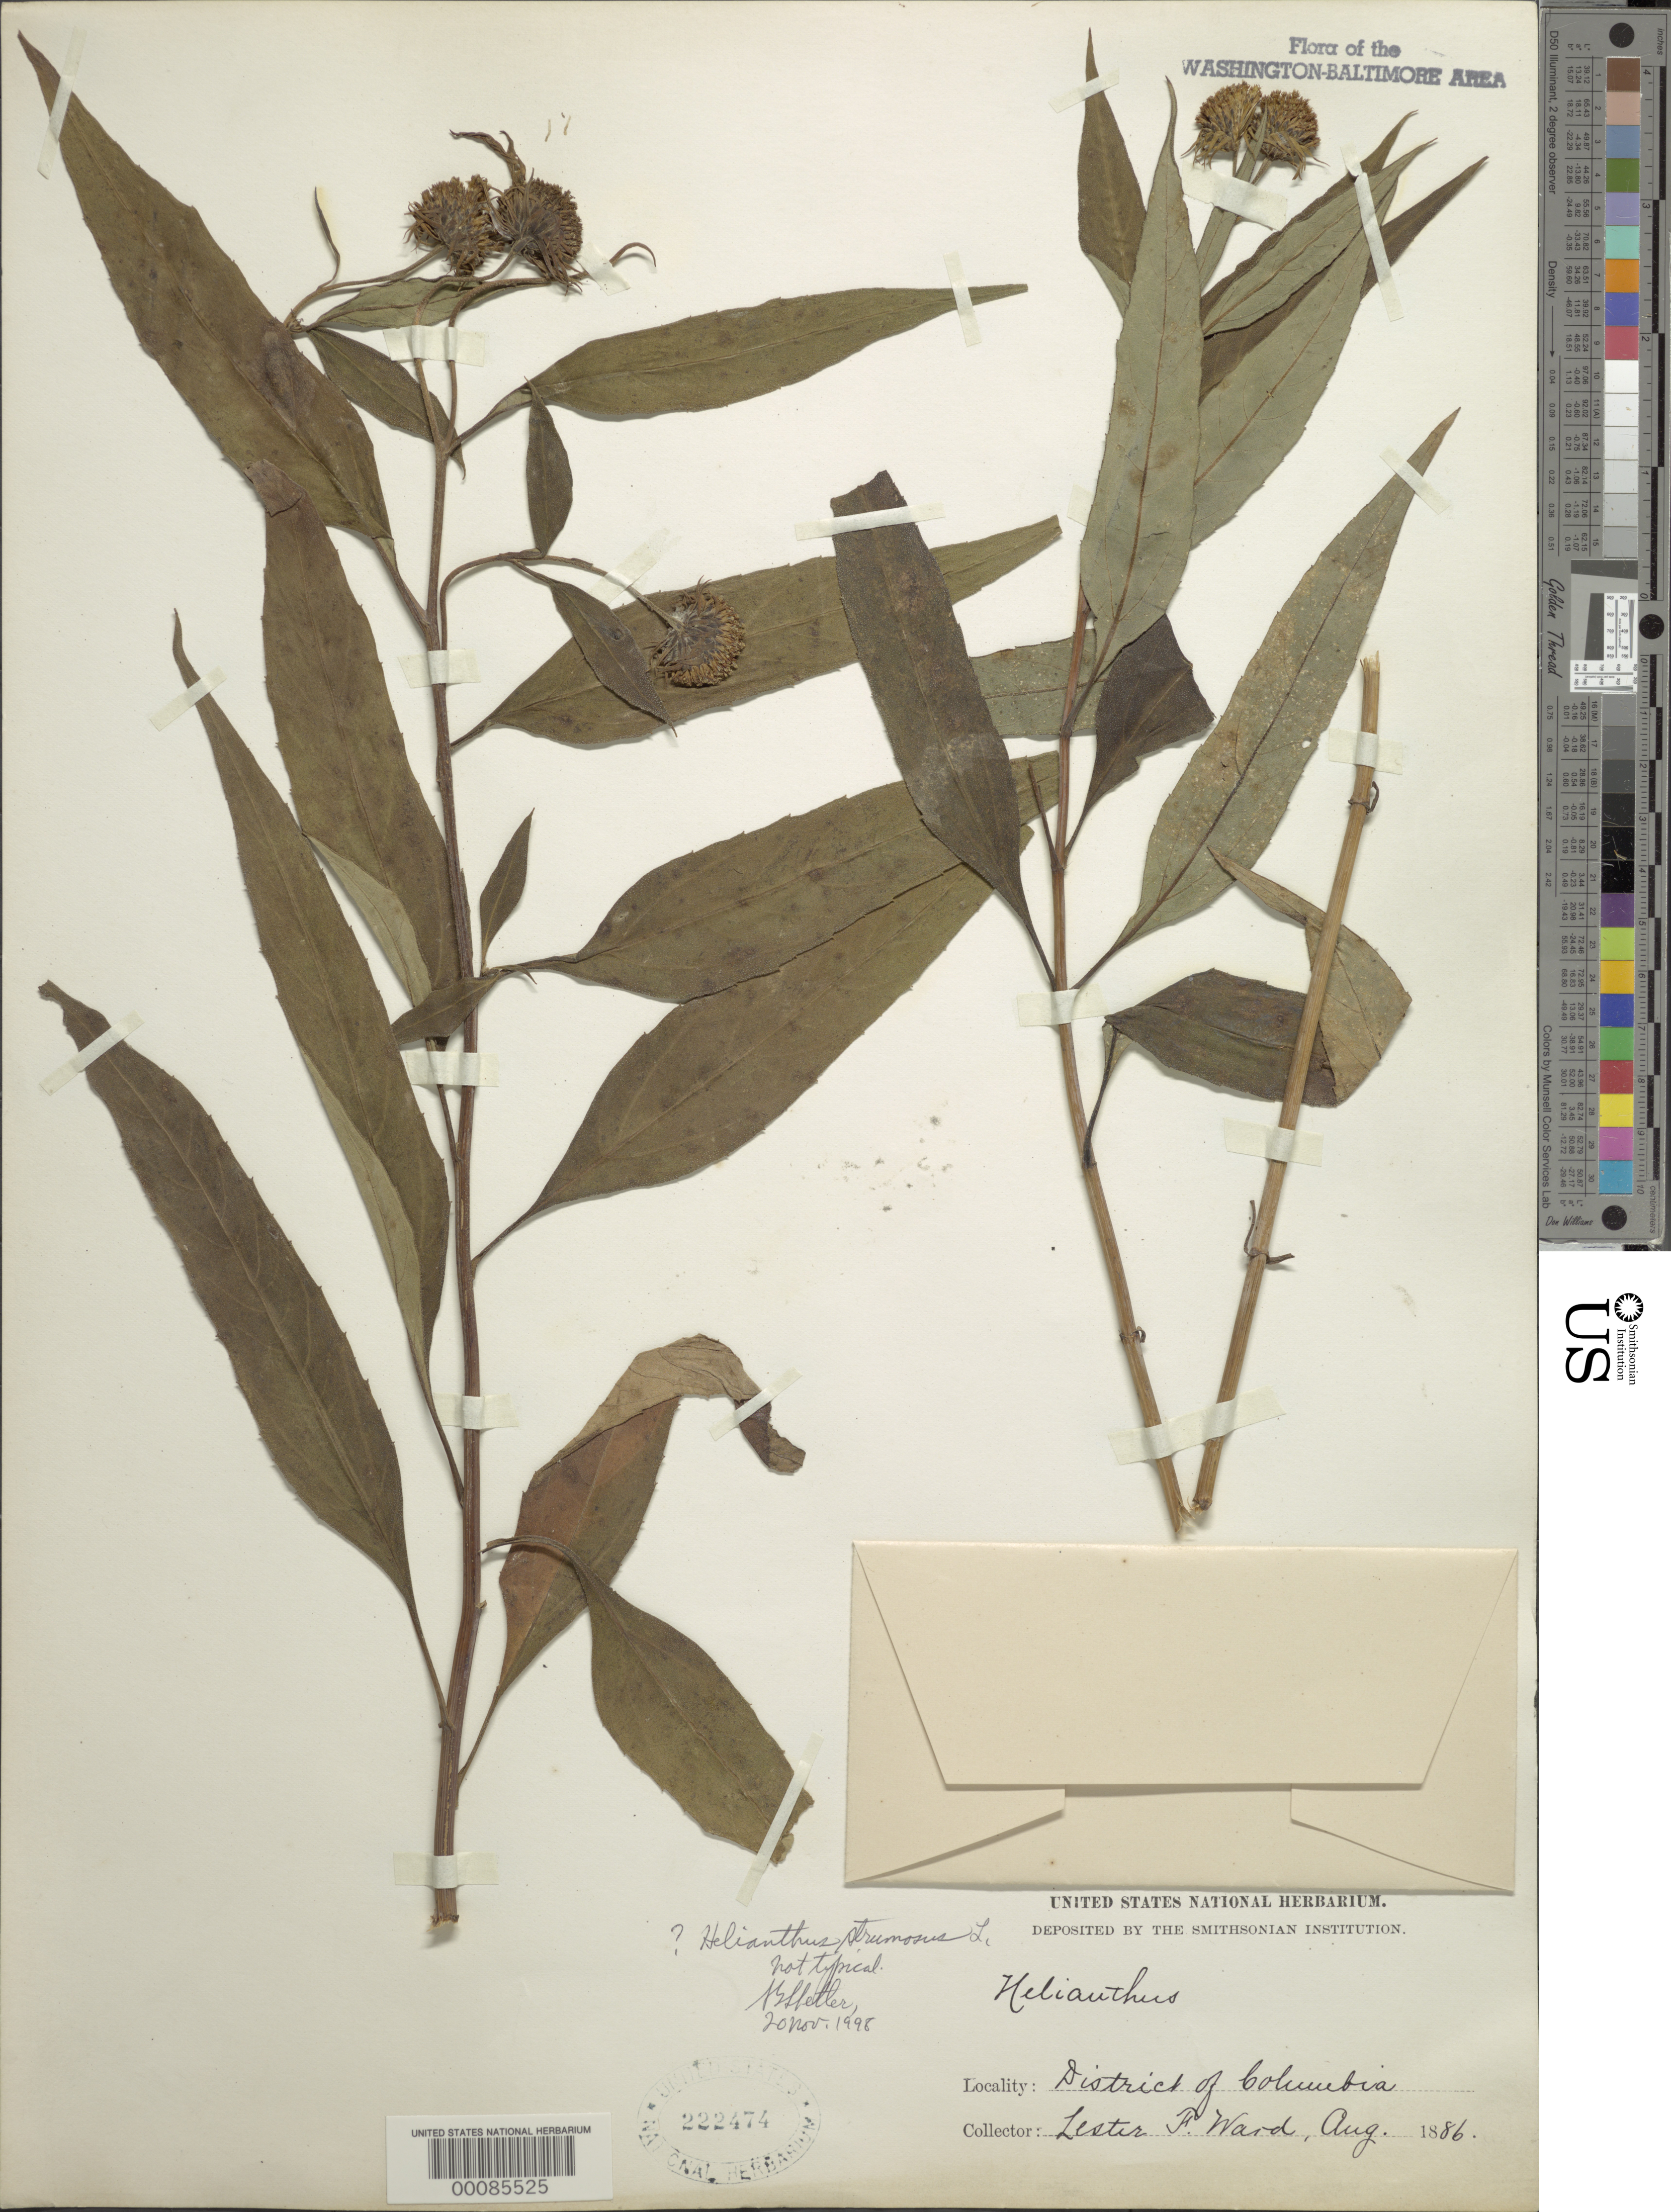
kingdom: Plantae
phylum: Tracheophyta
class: Magnoliopsida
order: Asterales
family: Asteraceae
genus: Helianthus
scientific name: Helianthus strumosus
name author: L.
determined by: Shetler, Stanwyn G., (US), NMNH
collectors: L. F. Ward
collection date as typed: Aug 1886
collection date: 1886-08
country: United States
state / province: District of Columbia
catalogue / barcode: US 222474